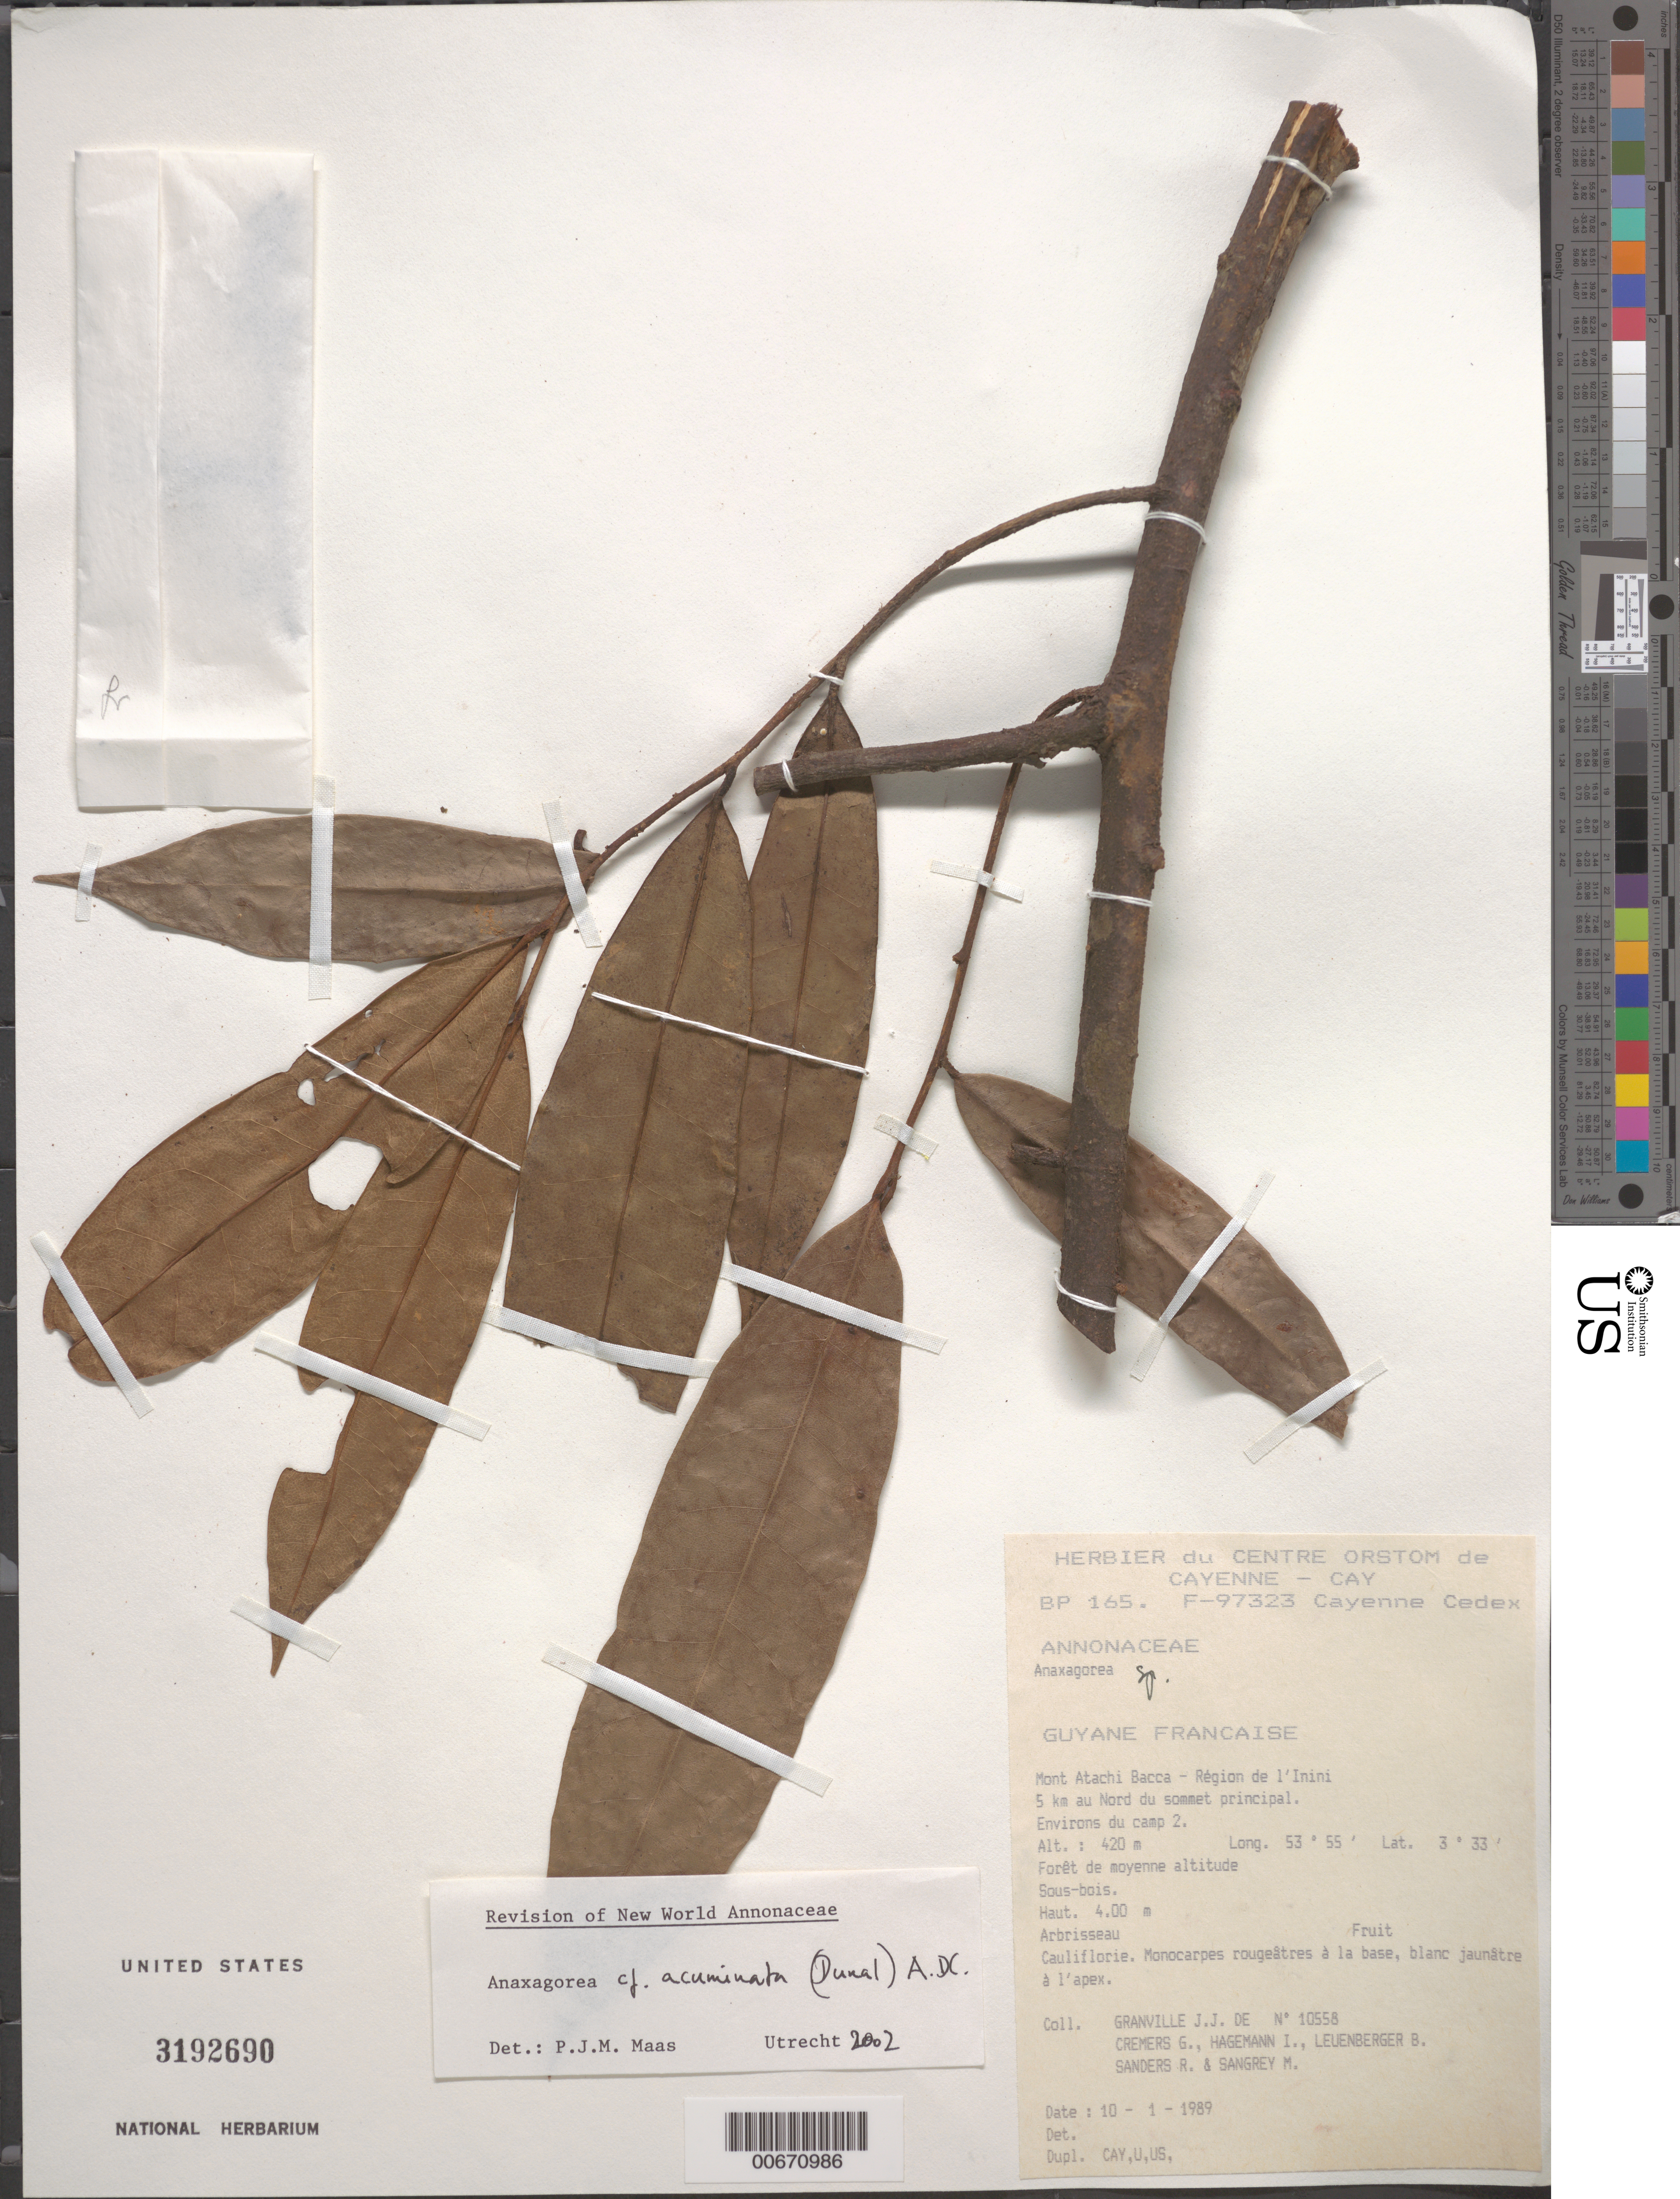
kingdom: Plantae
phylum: Tracheophyta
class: Magnoliopsida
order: Magnoliales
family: Annonaceae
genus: Anaxagorea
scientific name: Anaxagorea acuminata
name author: (Dunal) A. DC.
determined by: Maas, Paul J. M.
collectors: J.-J. de Granville, G. Cremers, J. Hagemann, B. E. Leuenberger & M. S. Sangrey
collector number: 10558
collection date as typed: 10-Jan-89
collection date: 1989-01-10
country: French Guiana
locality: Mont Atachi Bacca, région de l'Inini. 5 km au Nord du sommet principal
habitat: Forest; middle altitude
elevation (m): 420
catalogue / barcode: US 3192690